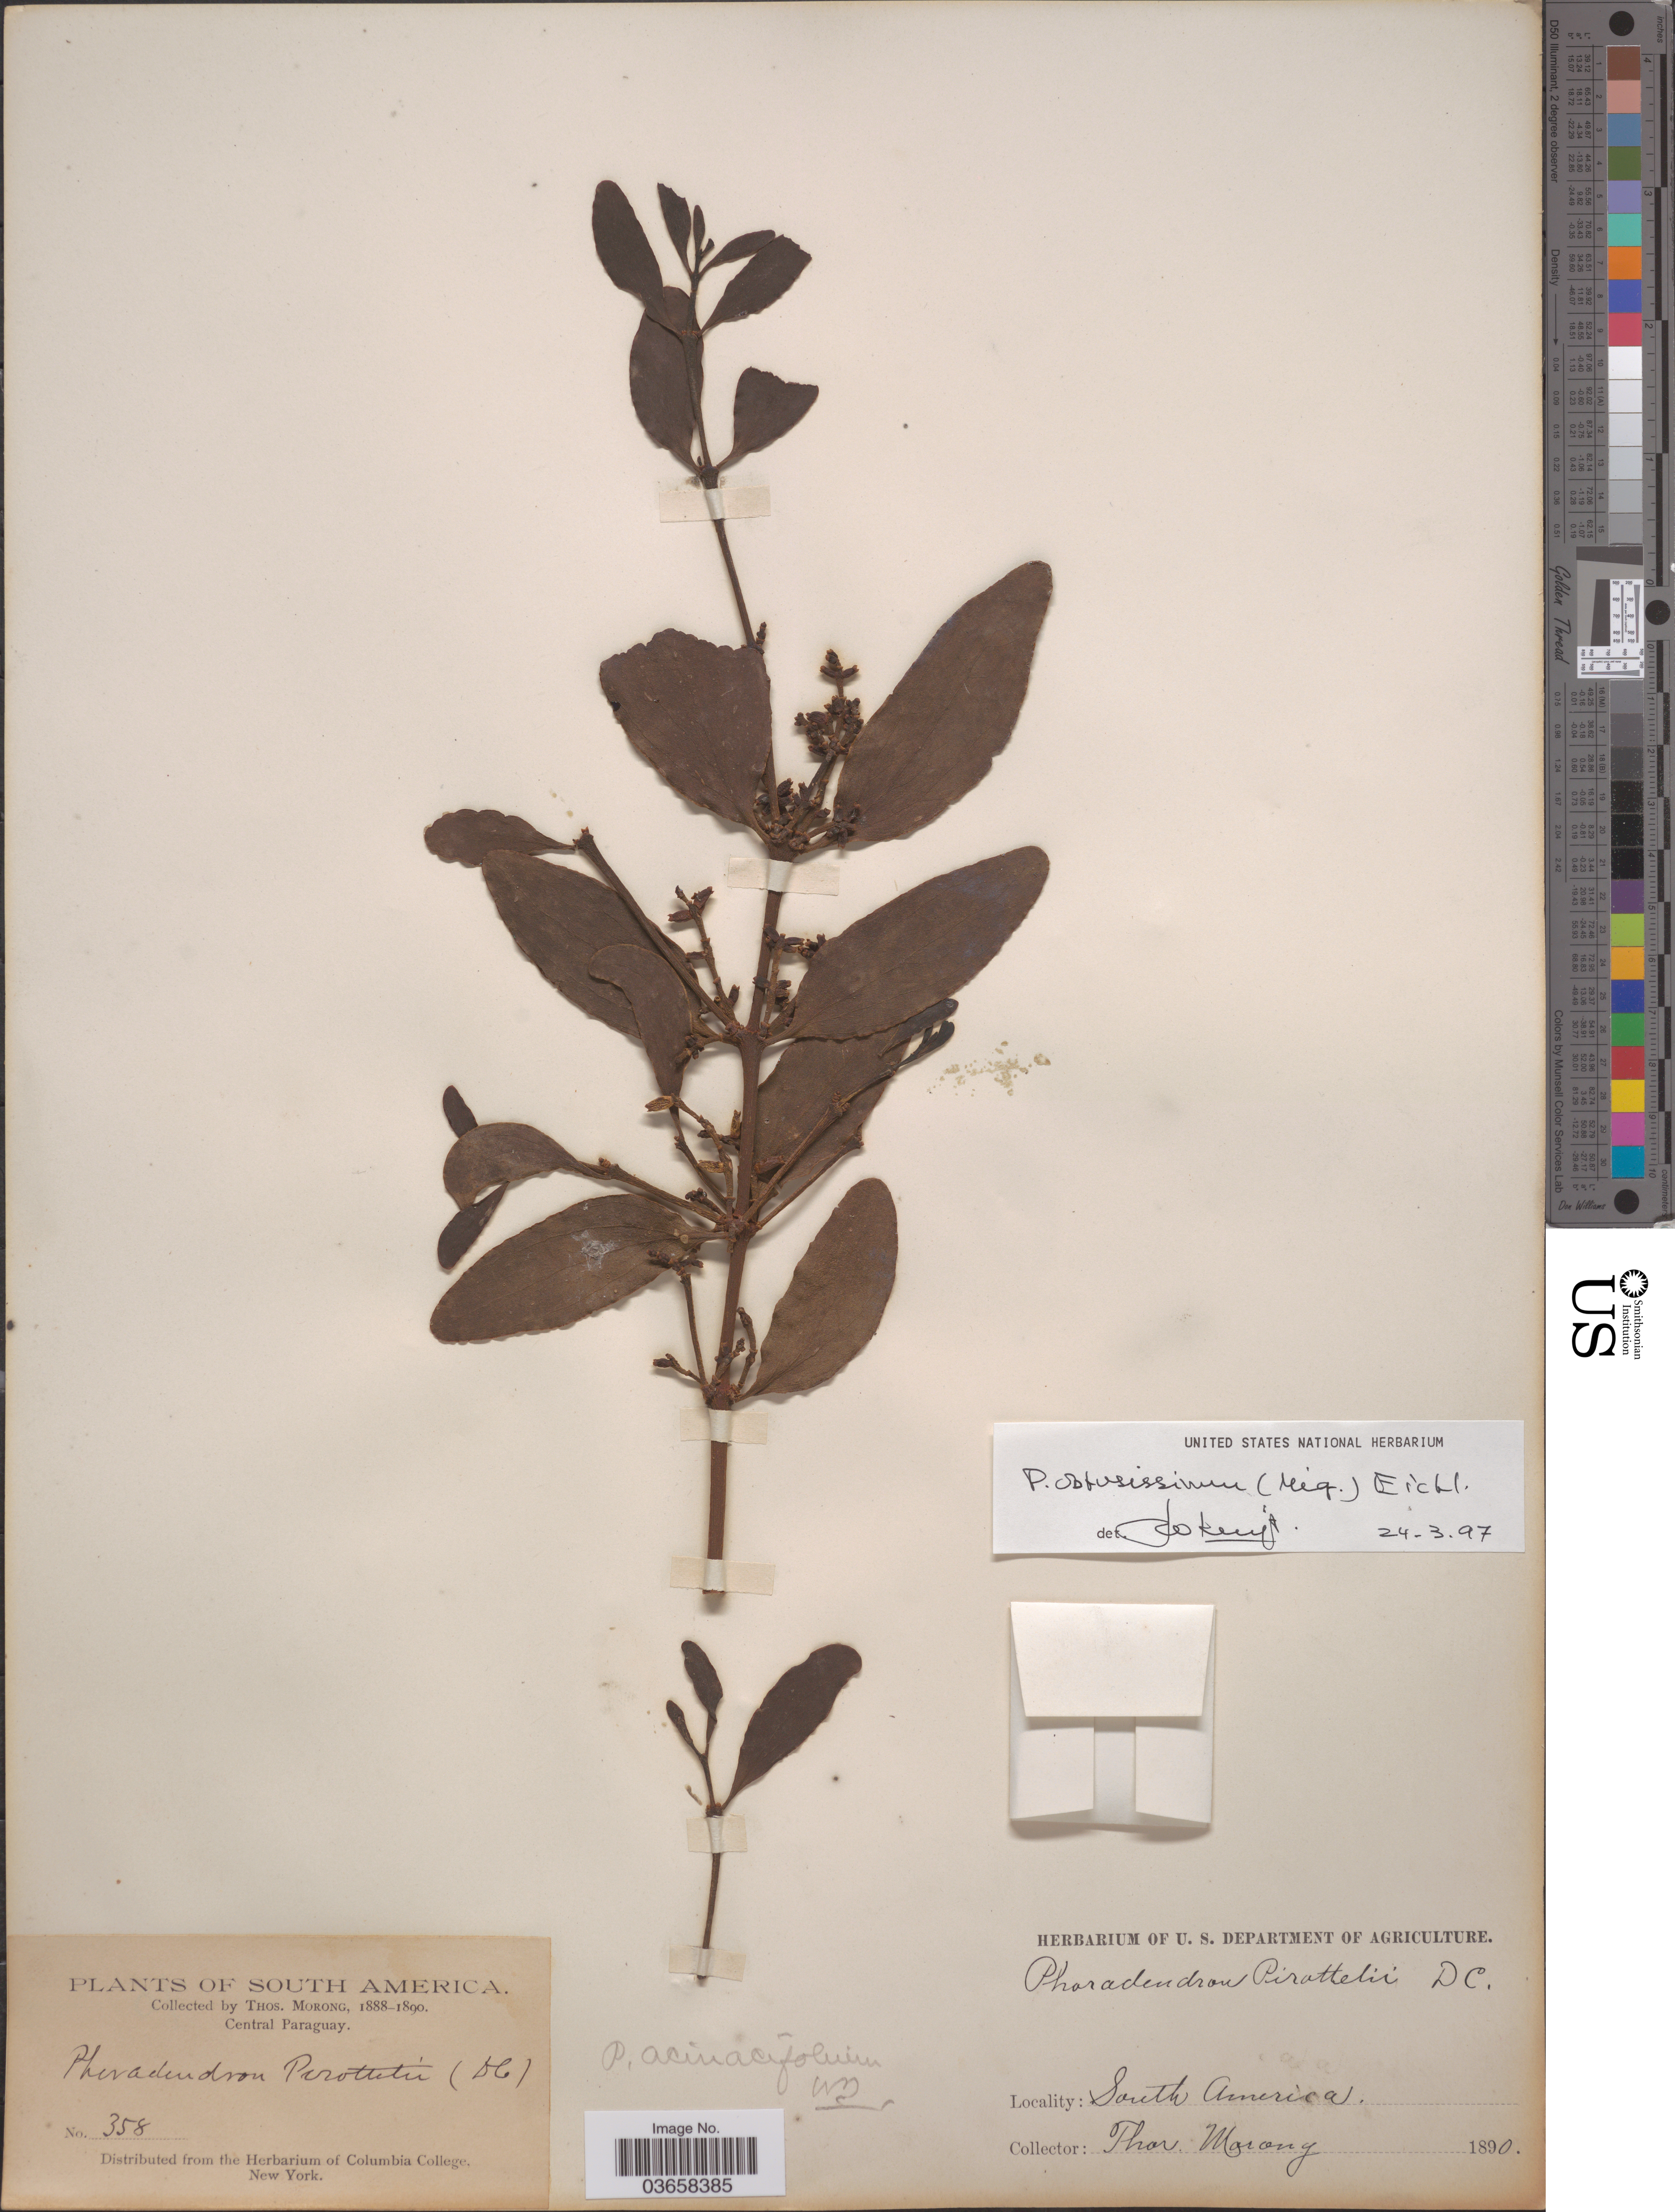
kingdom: Plantae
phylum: Tracheophyta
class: Magnoliopsida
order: Santalales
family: Viscaceae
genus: Phoradendron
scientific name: Phoradendron obtusissimum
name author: (Miq.) Eichler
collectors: ex herb. T. Morong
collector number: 358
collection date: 1888/1890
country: Paraguay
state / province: Central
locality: Central Paraguay.